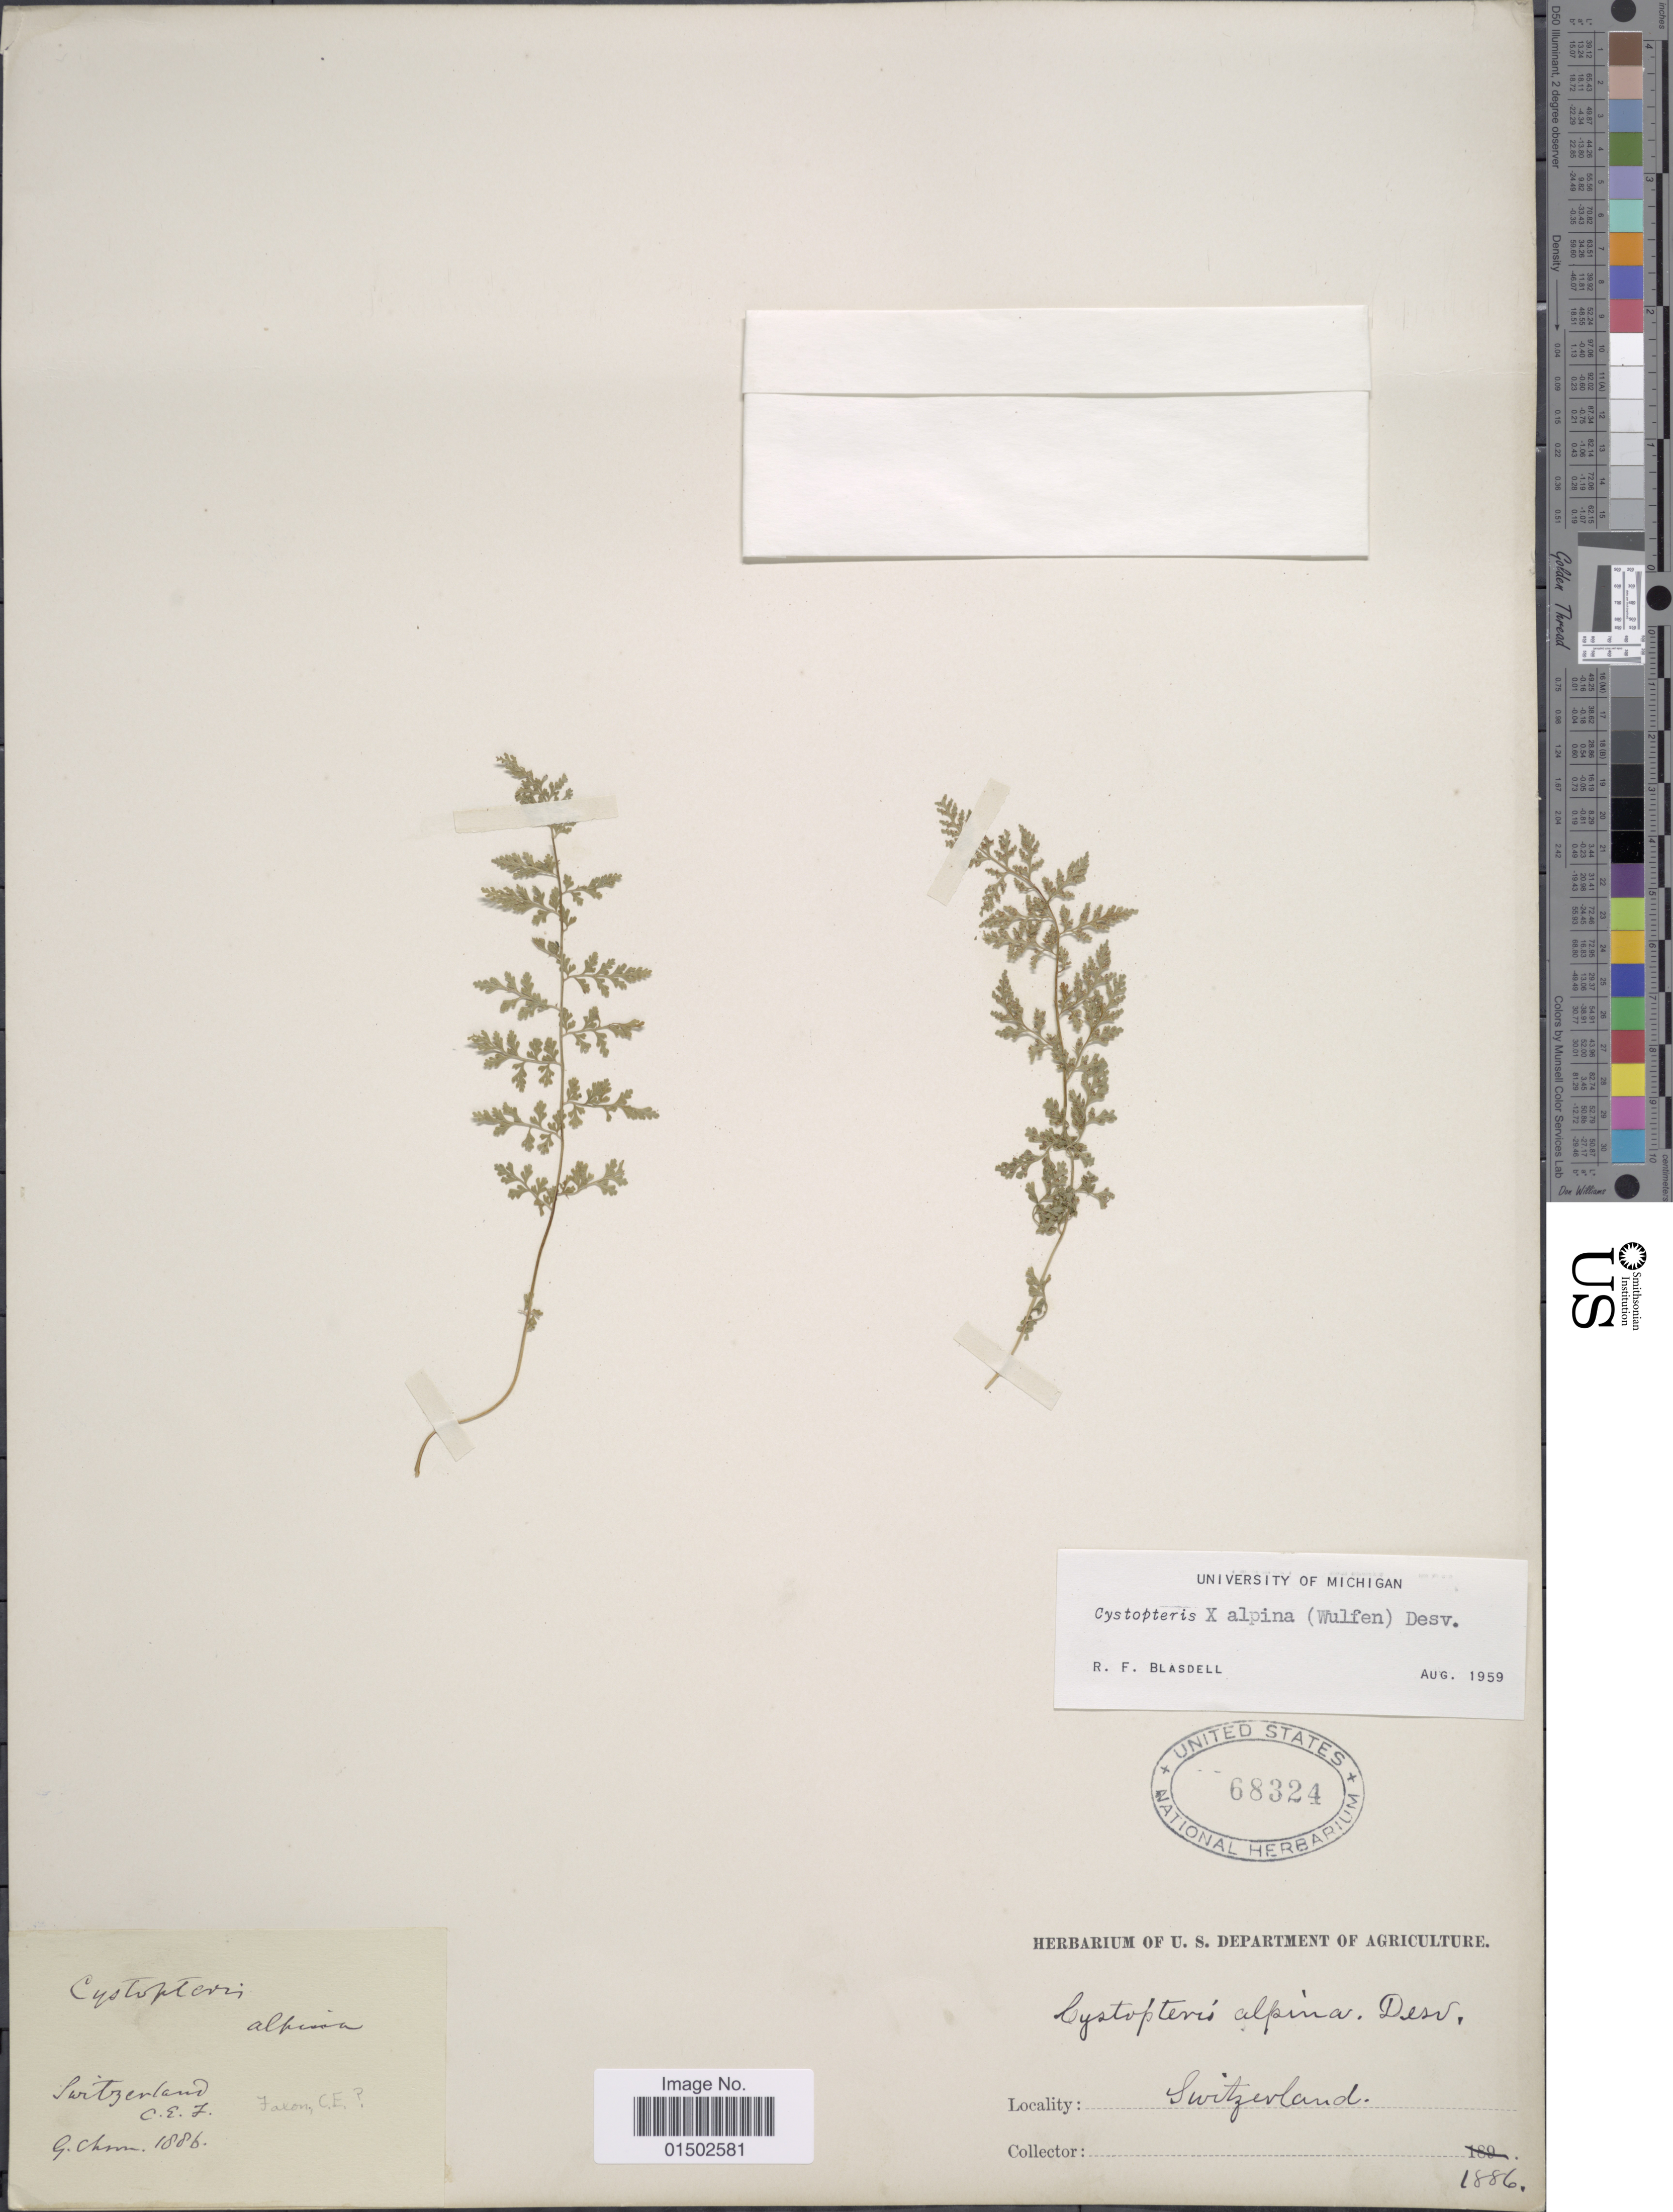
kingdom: Plantae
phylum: Tracheophyta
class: Polypodiopsida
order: Polypodiales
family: Cystopteridaceae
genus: Cystopteris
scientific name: Cystopteris alpina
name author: (Lam.) Desv.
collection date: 1886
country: Switzerland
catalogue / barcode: US 68324